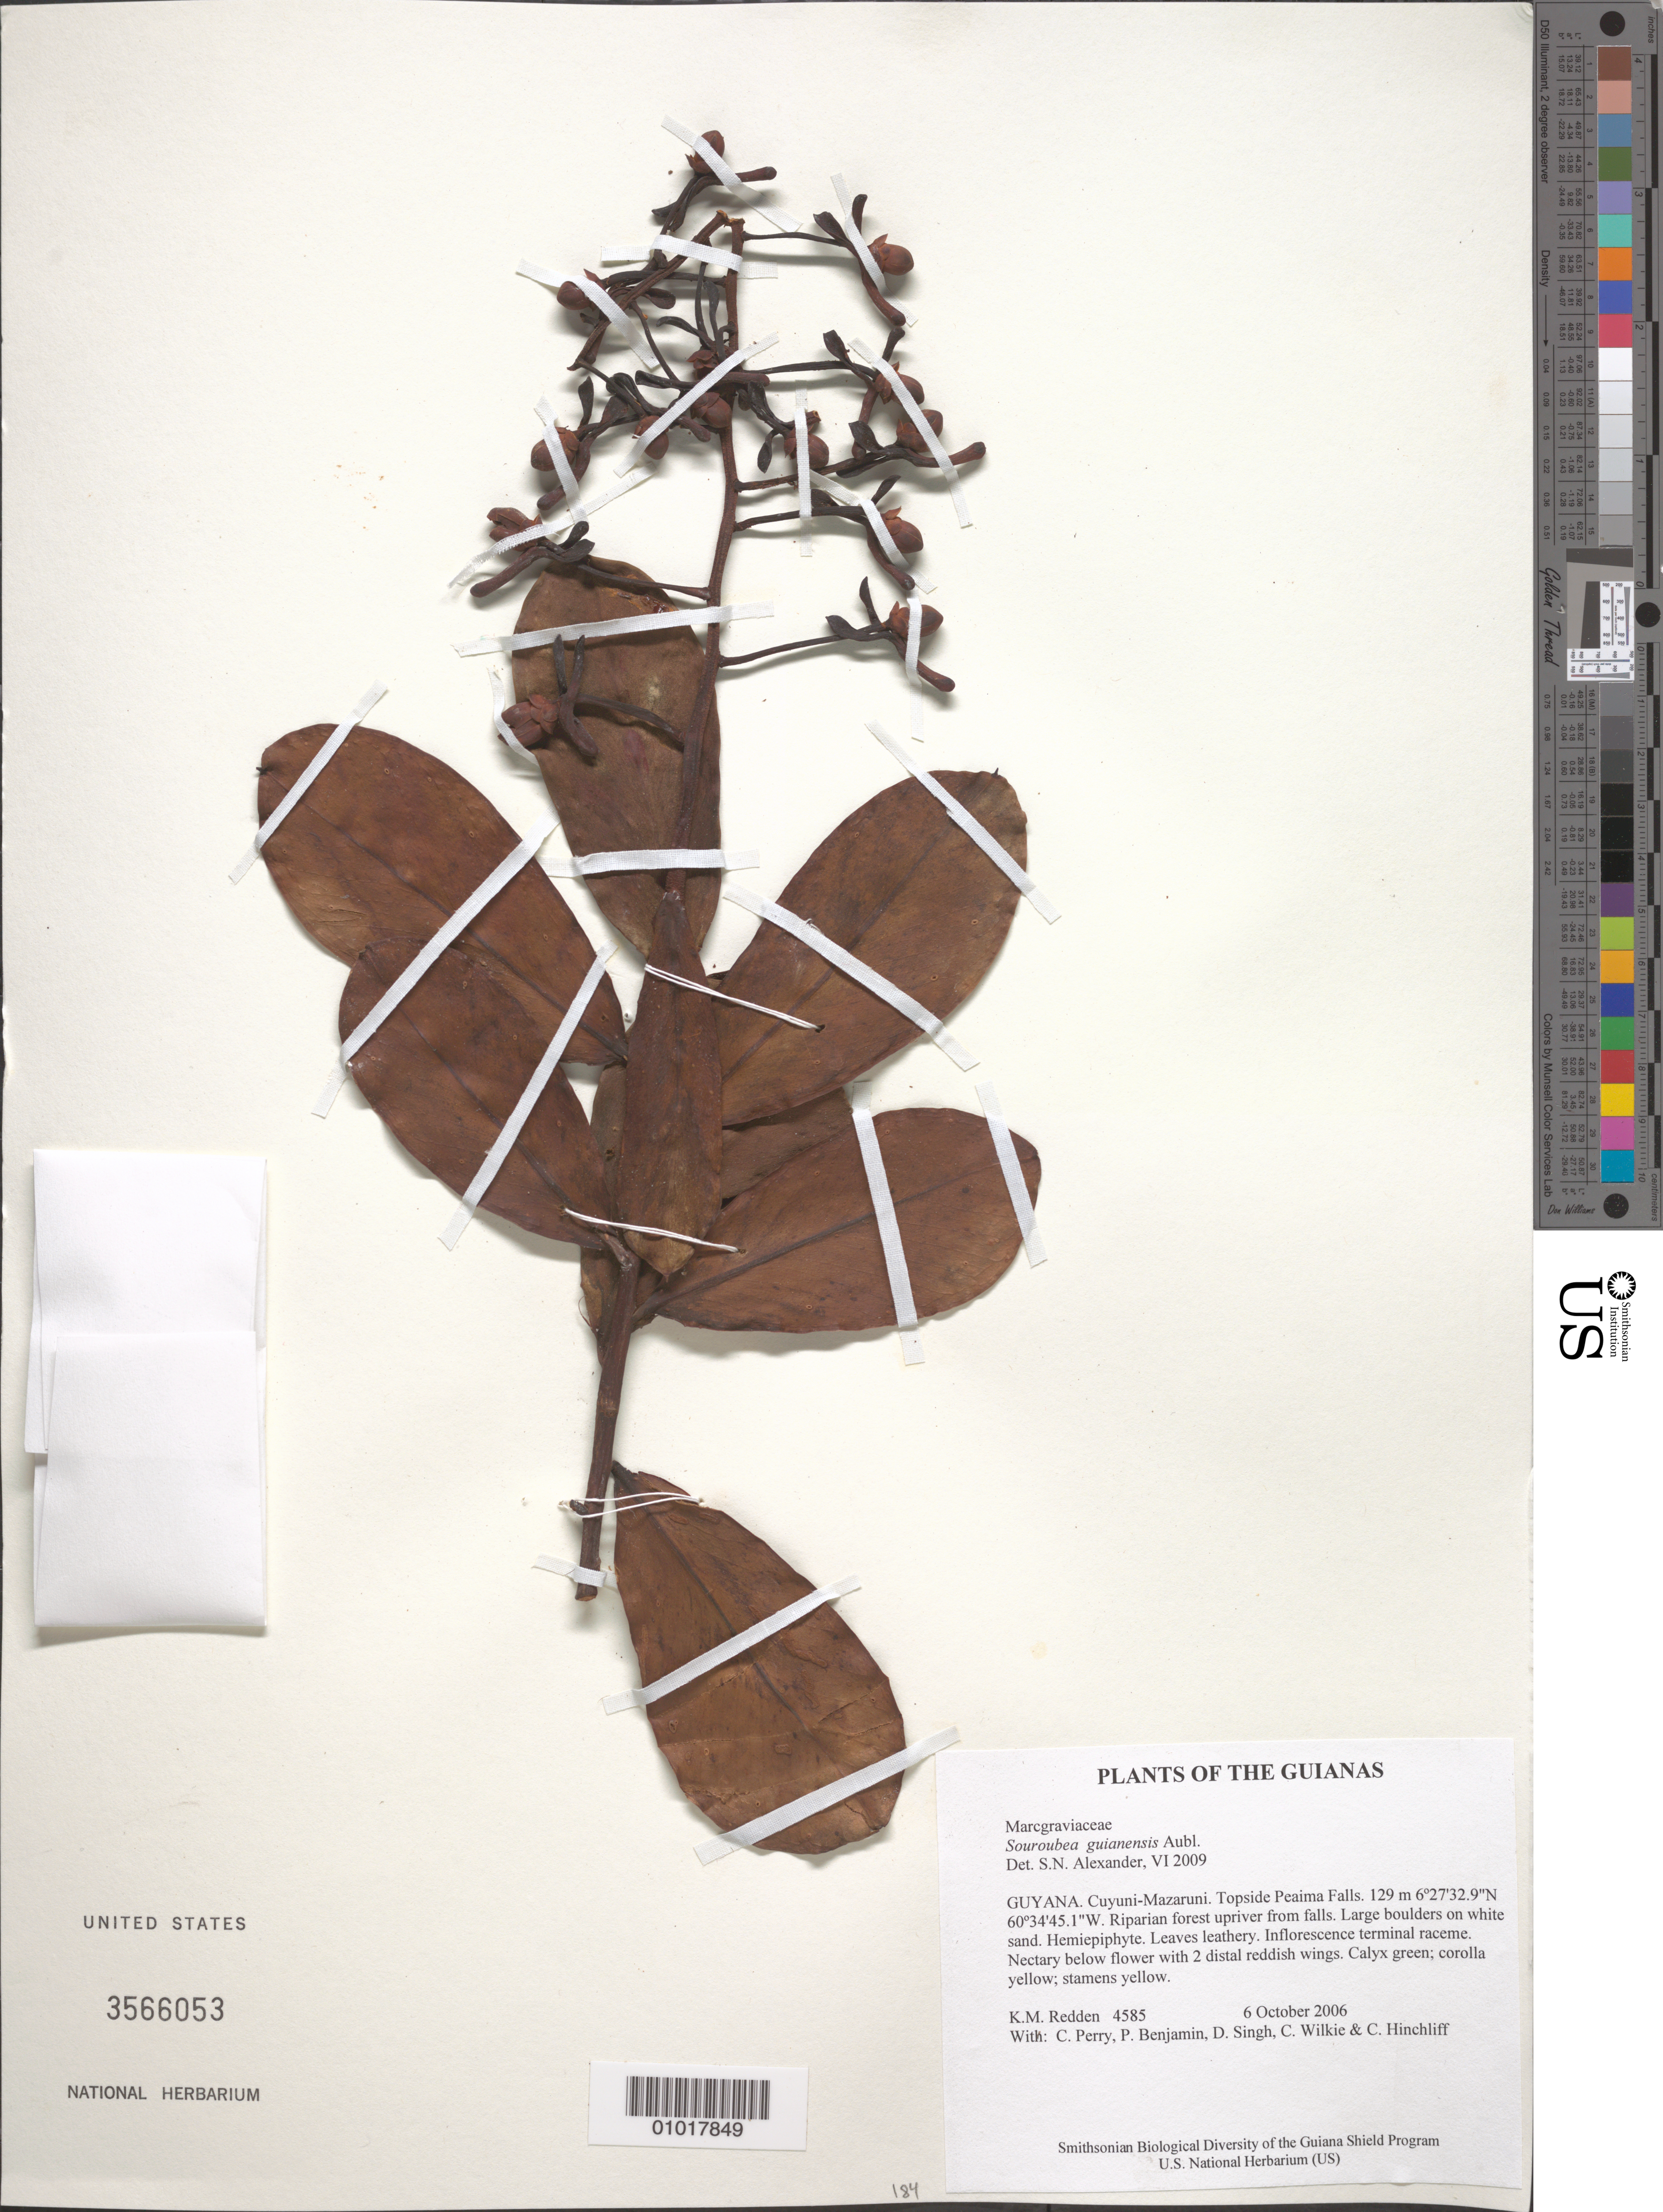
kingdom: Plantae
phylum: Tracheophyta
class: Magnoliopsida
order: Ericales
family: Marcgraviaceae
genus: Souroubea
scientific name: Souroubea guianensis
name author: Aubl.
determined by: Alexander, S. N.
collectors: K. M. Redden, C. Perry, P. Benjamin, D. Singh, C. Wilkie & C. E. Hinchliff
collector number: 4585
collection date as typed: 6 October 2006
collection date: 2006-10-06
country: Guyana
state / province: Cuyuni-Mazaruni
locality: Topside Peaima Falls.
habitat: Riparian forest upriver from falls. Large boulders on white sand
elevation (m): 129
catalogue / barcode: US 3566053